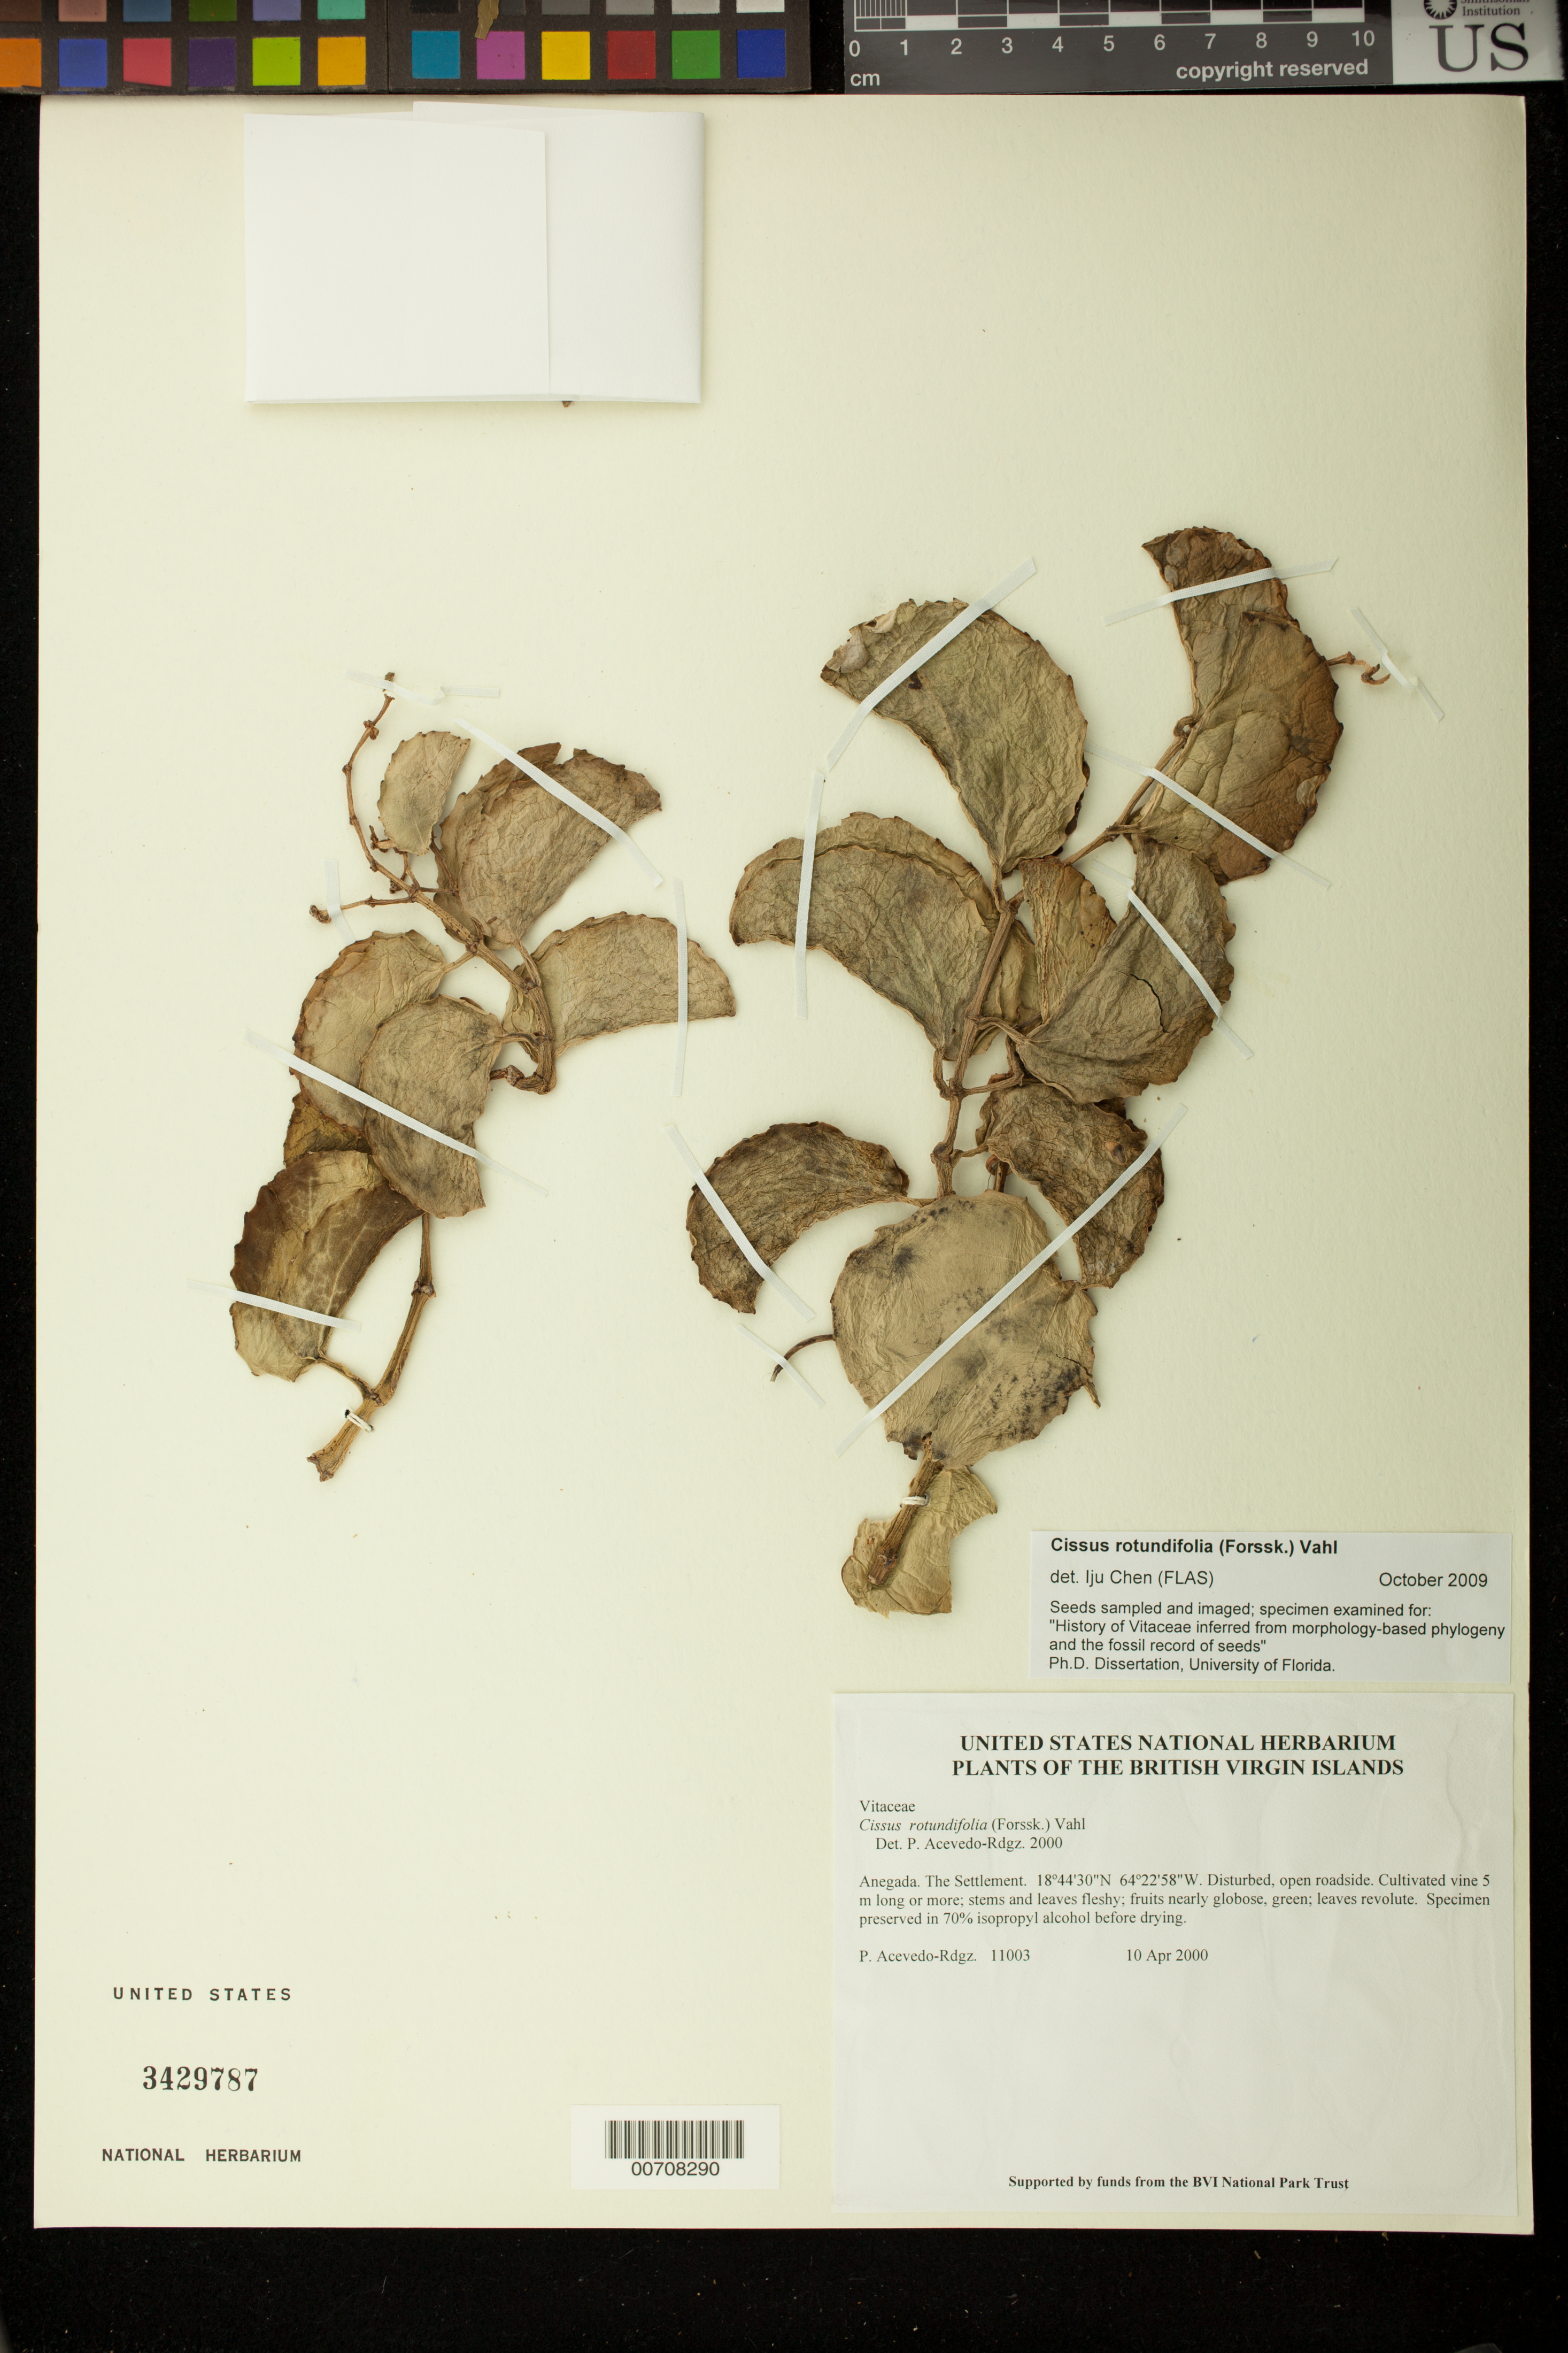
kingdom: Plantae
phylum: Tracheophyta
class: Magnoliopsida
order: Vitales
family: Vitaceae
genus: Cissus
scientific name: Cissus rotundifolia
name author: (Forssk.) Vahl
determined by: Acevedo-Rodríguez, P., (BOT), Smithsonian Institution - National Museum of Natural History (UNITED STATES)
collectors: P. Acevedo-Rodr.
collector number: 11003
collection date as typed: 10 Apr 2000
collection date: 2000-04-10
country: British Virgin Islands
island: Anegada I.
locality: The Settlement.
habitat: Disturbed, open roadside.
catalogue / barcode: US 3429787